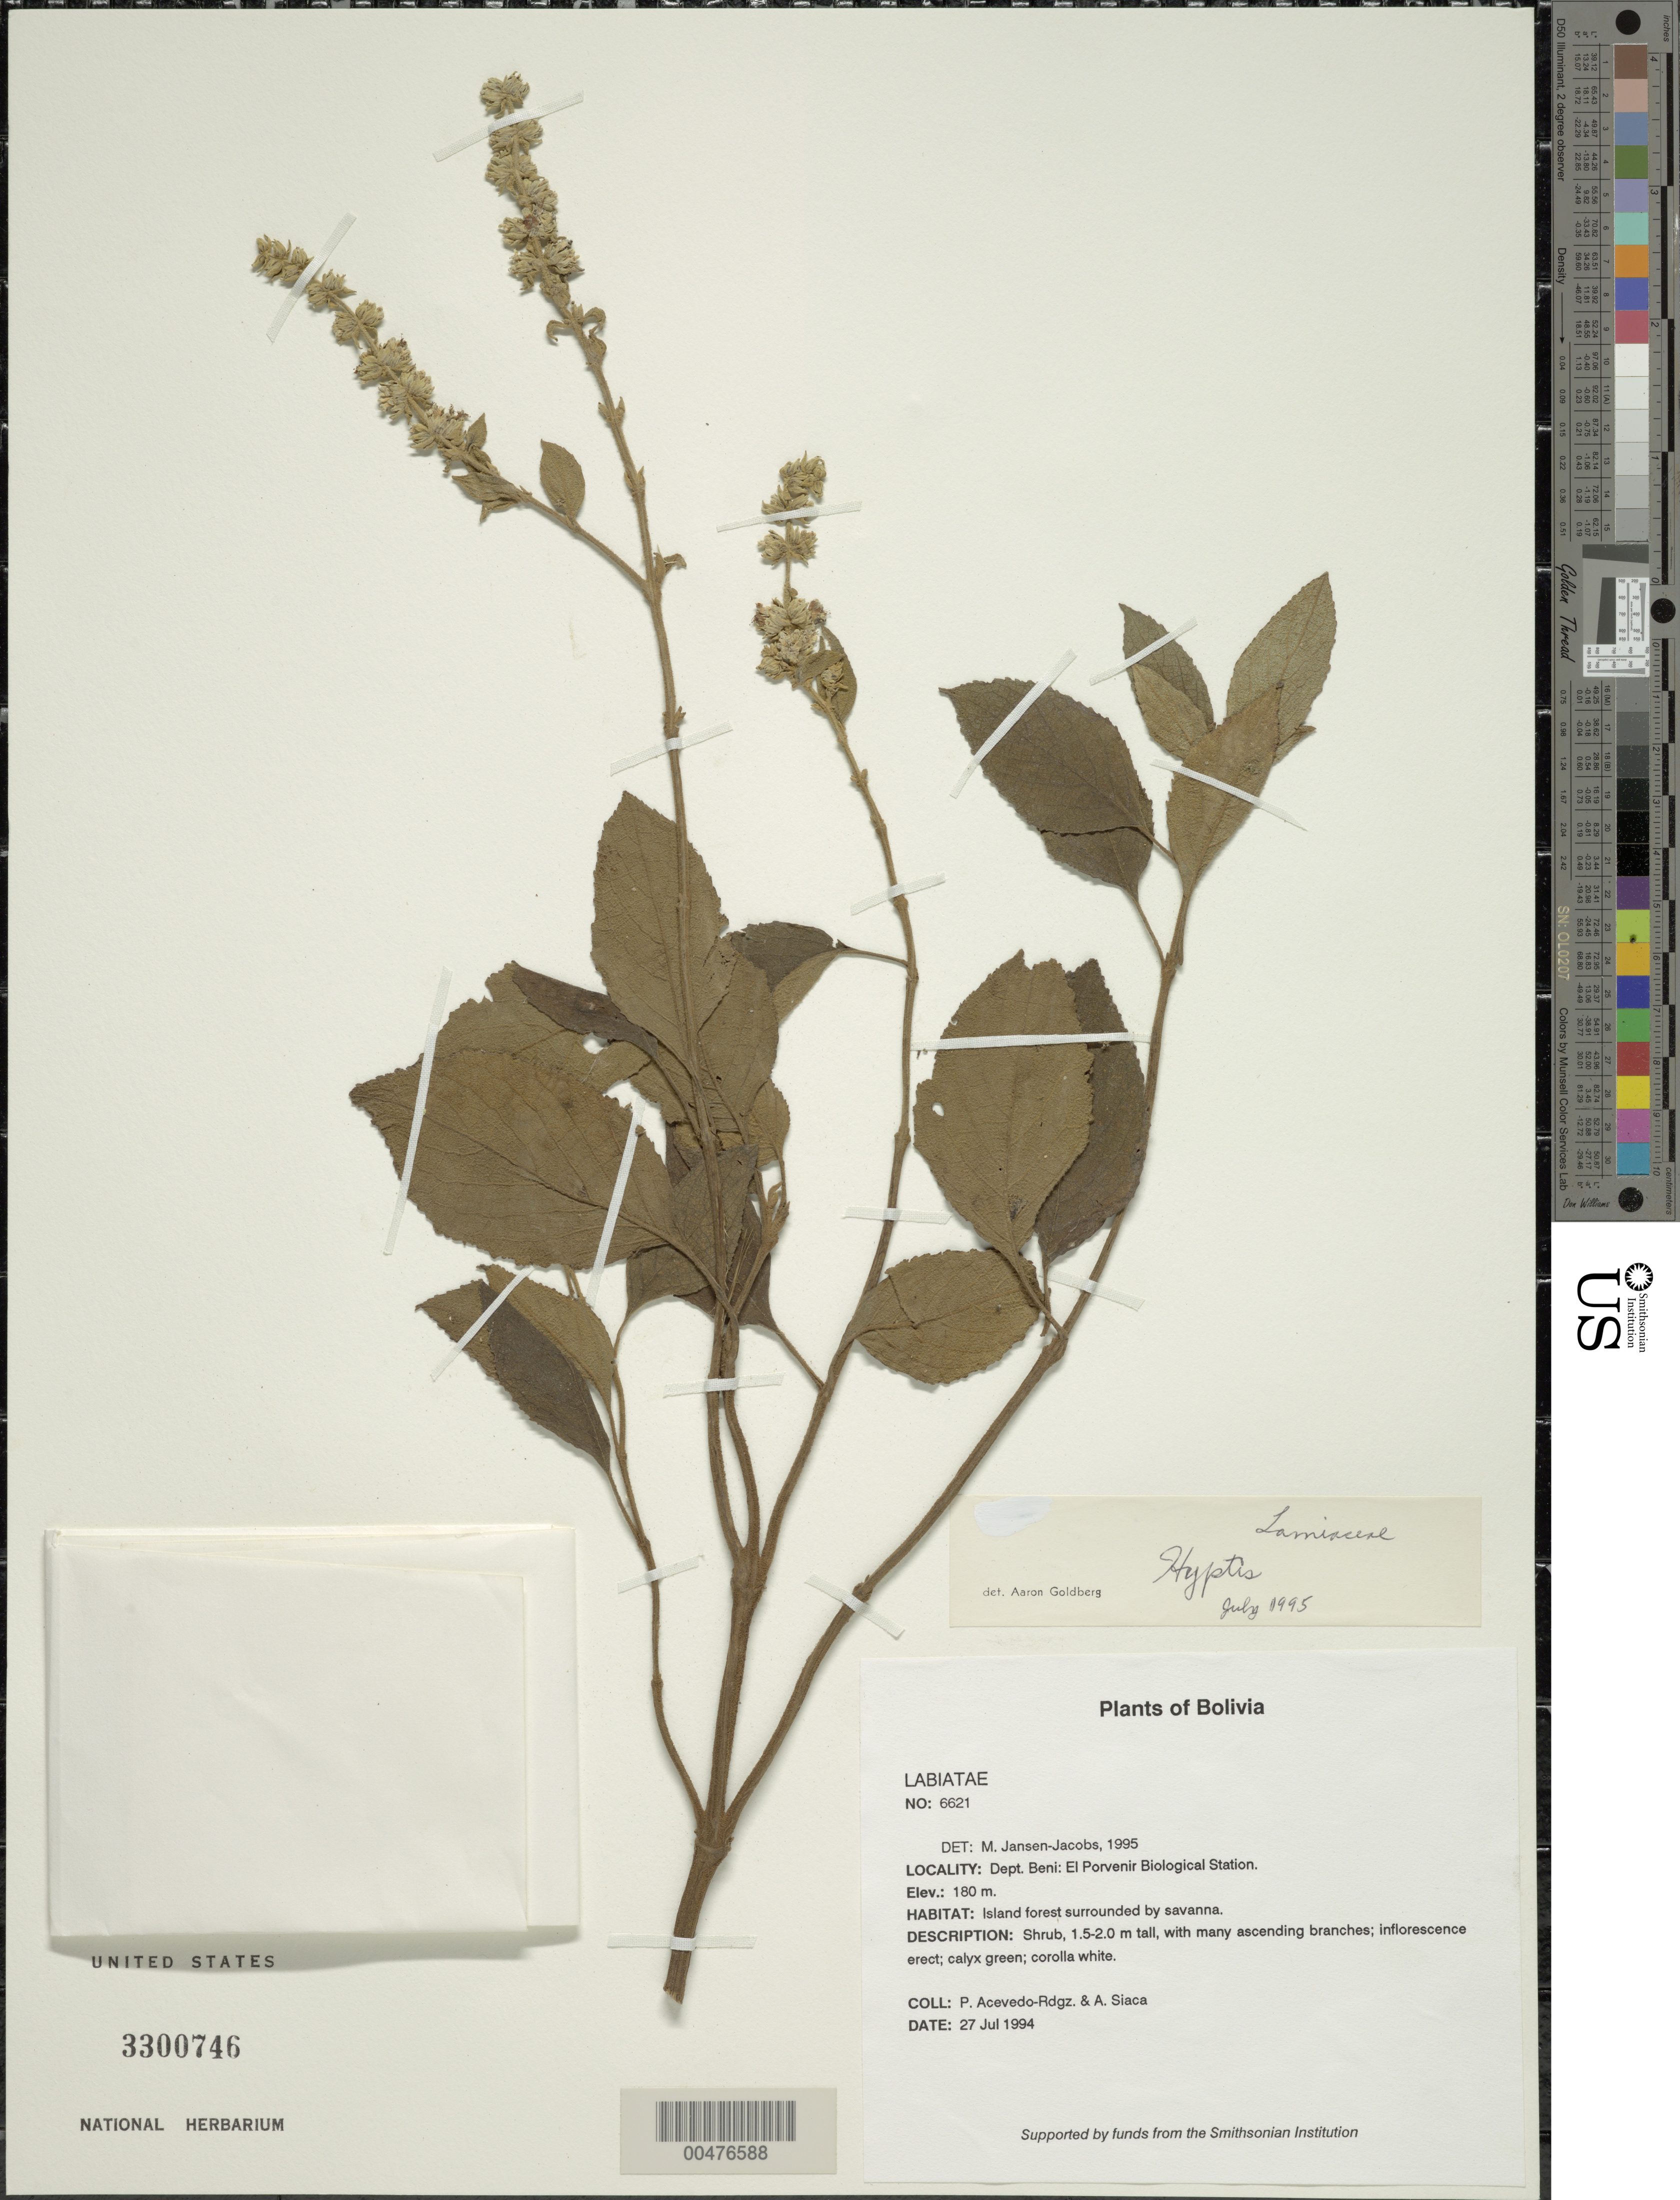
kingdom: Plantae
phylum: Tracheophyta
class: Magnoliopsida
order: Lamiales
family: Lamiaceae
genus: Hyptis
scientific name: Hyptis sp.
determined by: Jansen-Jacobs, M. J., (U), Nationaal Herbarium Nederland, Utrecht University branch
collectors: P. Acevedo-Rodr. & A. Siaca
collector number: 6621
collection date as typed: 27 Jul 1994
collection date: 1994-07-27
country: Bolivia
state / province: Beni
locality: Depart. Beni, El Porvenir Biological Station.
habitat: Island forest surrounded by savanna.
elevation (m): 180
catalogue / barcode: US 3300746